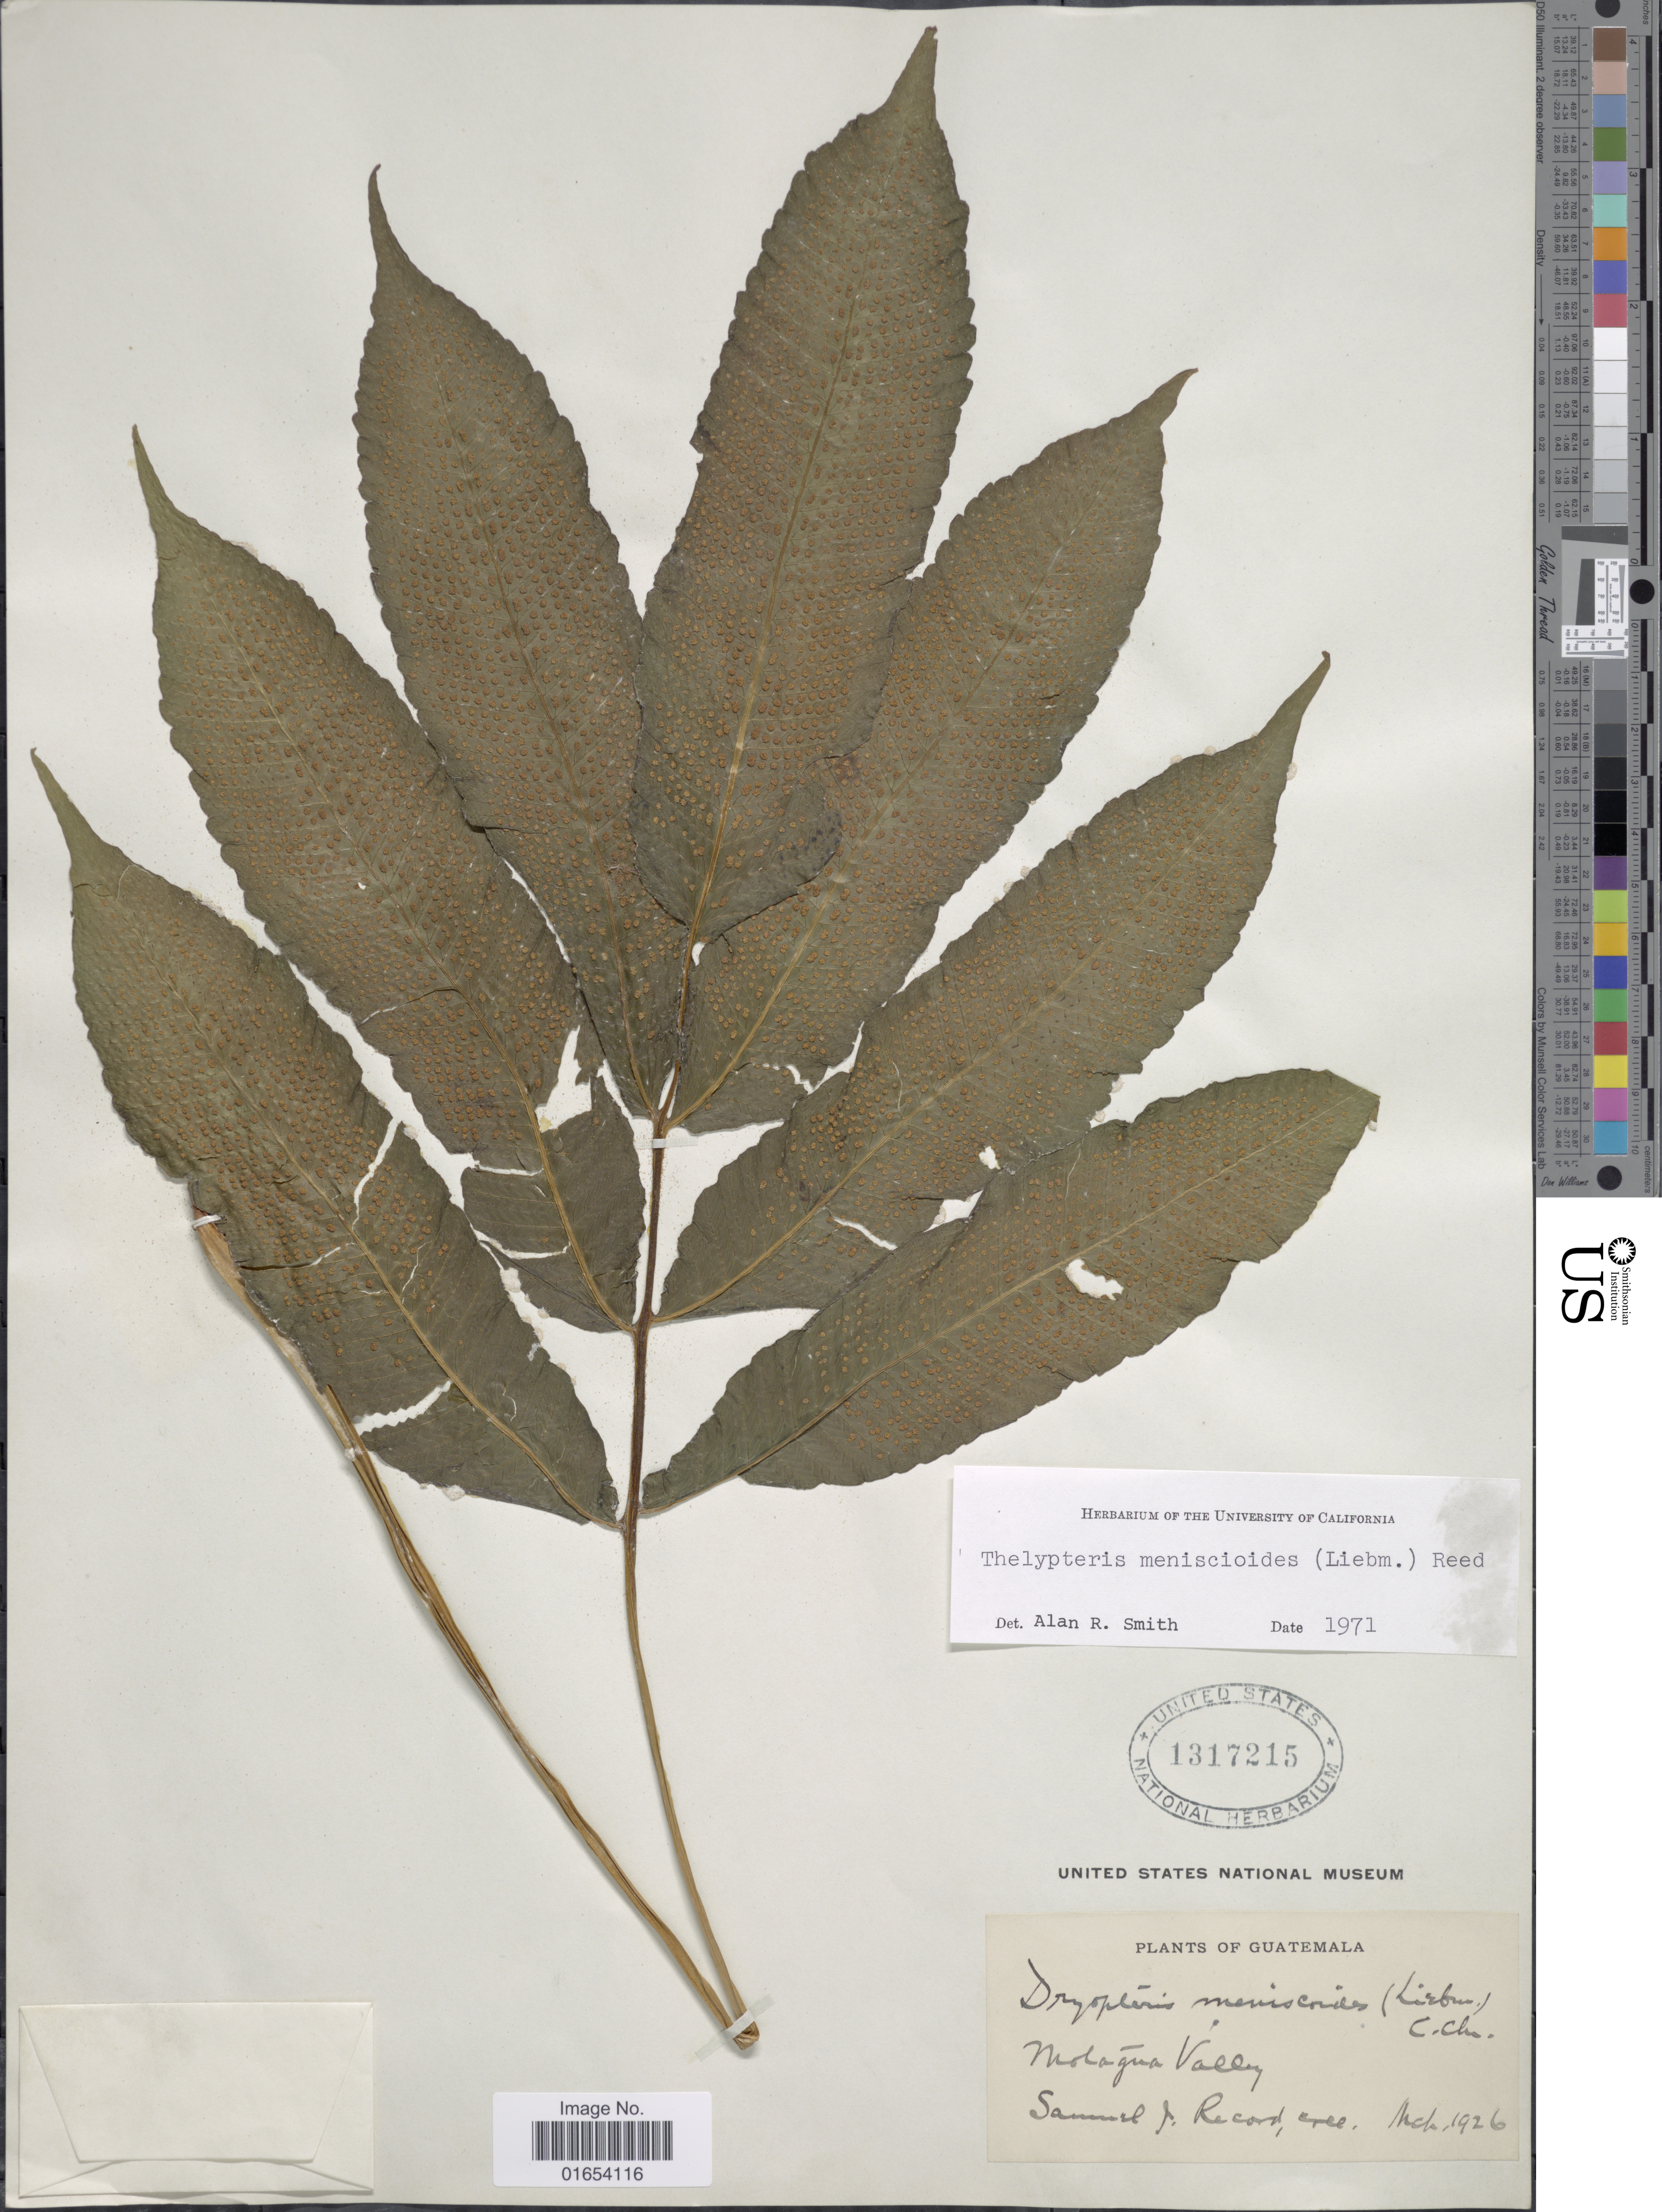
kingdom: Plantae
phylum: Tracheophyta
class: Polypodiopsida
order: Polypodiales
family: Thelypteridaceae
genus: Goniopteris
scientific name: Goniopteris meniscioides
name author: (Liebm.) E. Fourn.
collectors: S. J. Record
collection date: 1926-03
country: Guatemala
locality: Guatemala, Molagua Valley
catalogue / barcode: US 1317215